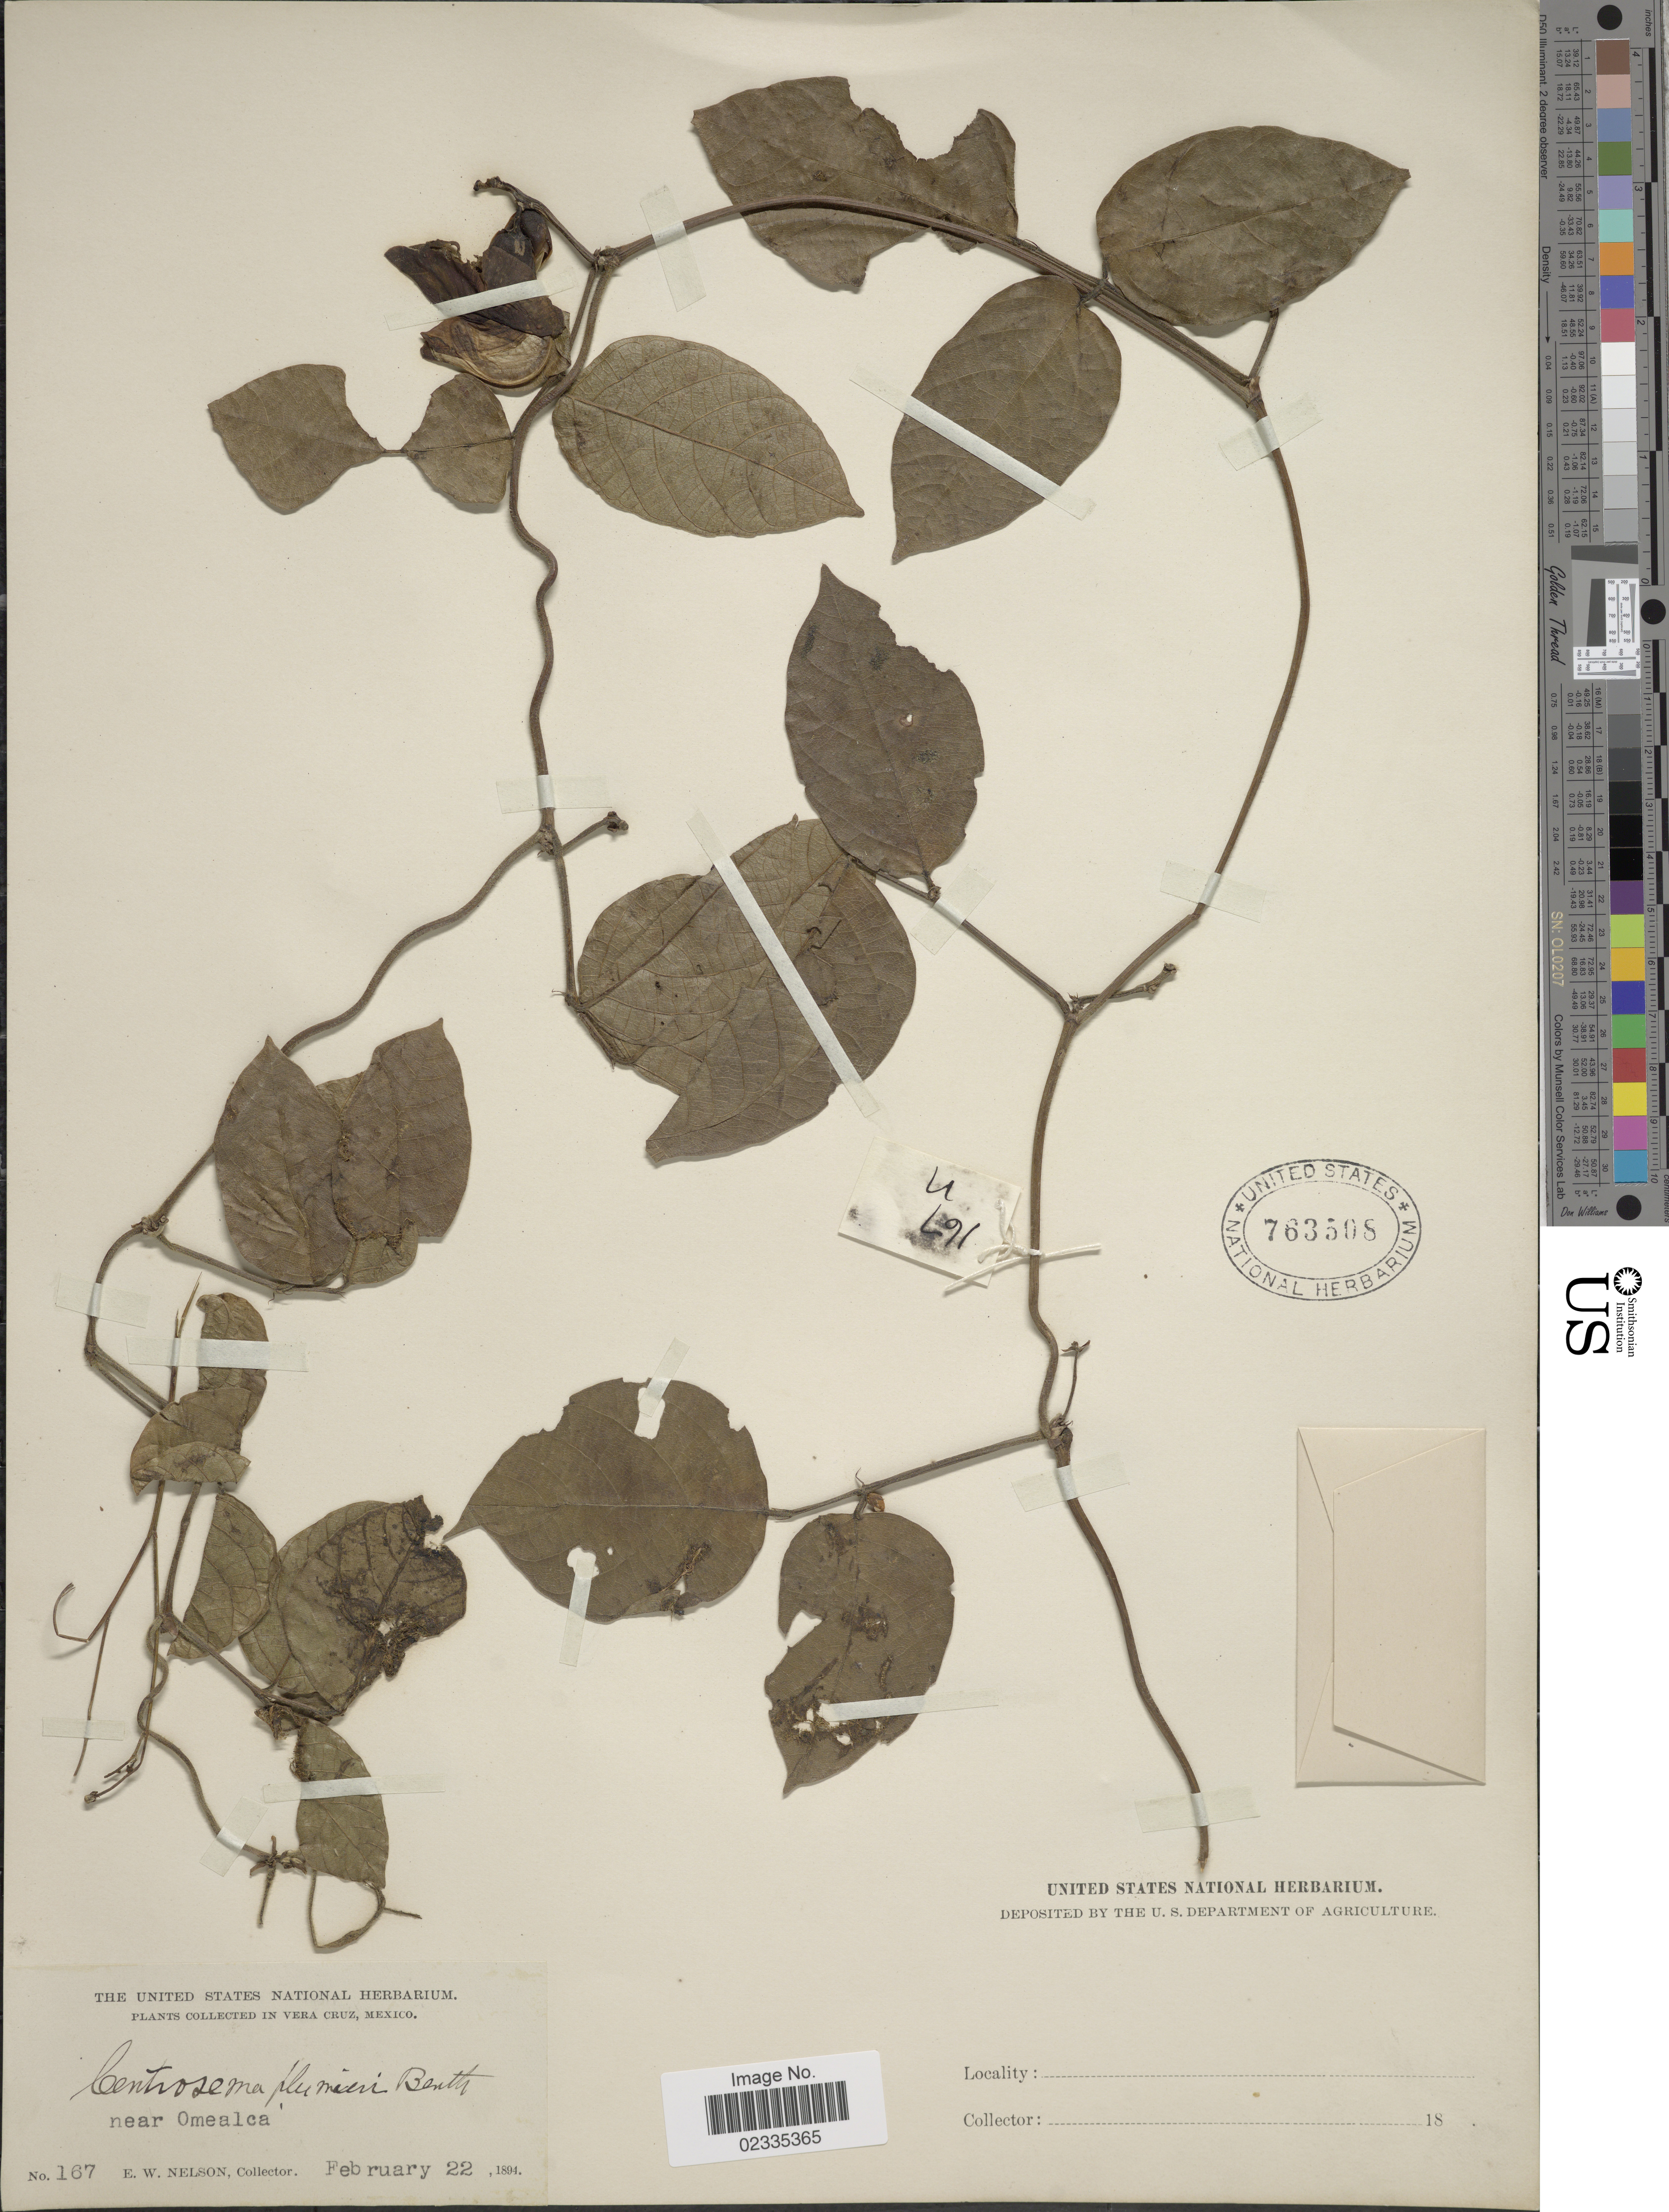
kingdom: Plantae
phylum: Tracheophyta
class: Magnoliopsida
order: Fabales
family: Fabaceae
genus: Centrosema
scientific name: Centrosema plumieri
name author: (Turpin ex Pers.) Benth.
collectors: E. W. Nelson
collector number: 167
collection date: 1894-02-22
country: Mexico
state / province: Veracruz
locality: Verz Cruz. Near Omealca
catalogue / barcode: US 763508